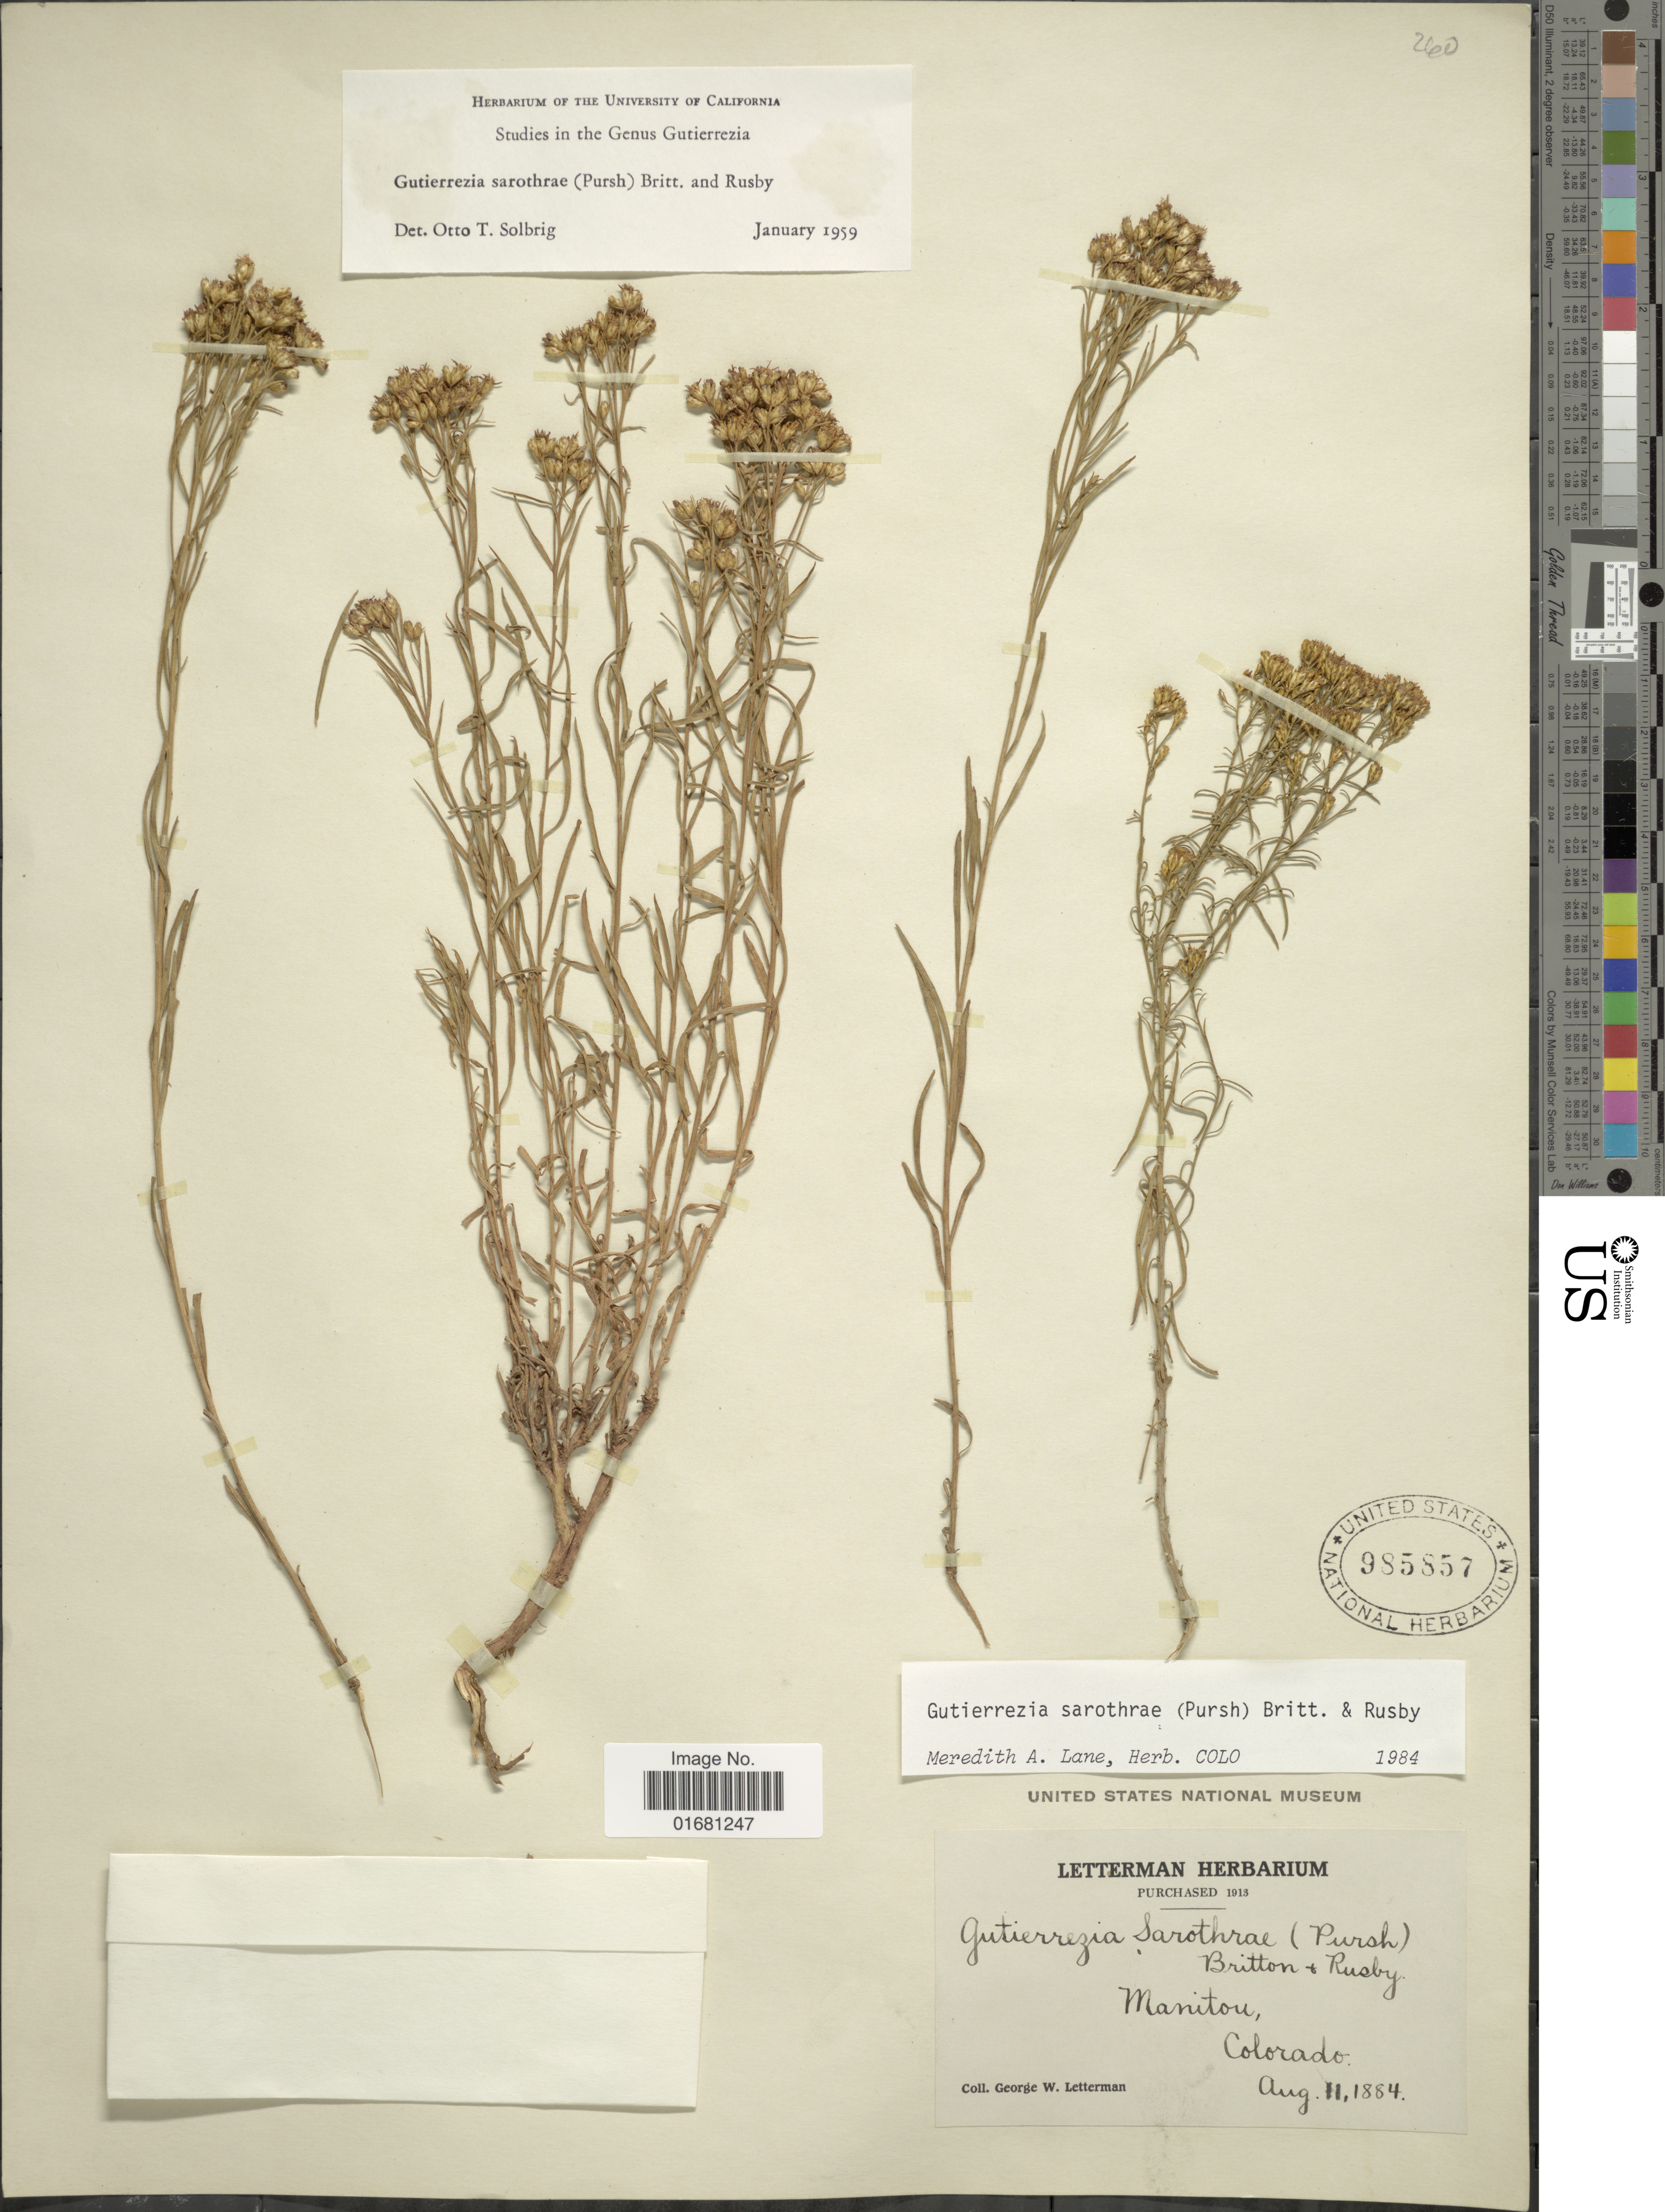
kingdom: Plantae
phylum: Tracheophyta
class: Magnoliopsida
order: Asterales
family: Asteraceae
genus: Gutierrezia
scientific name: Gutierrezia sarothrae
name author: (Pursh) Britton & Rusby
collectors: G. W. Letterman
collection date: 1884-08-11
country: United States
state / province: Colorado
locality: Manitou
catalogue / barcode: US 985857